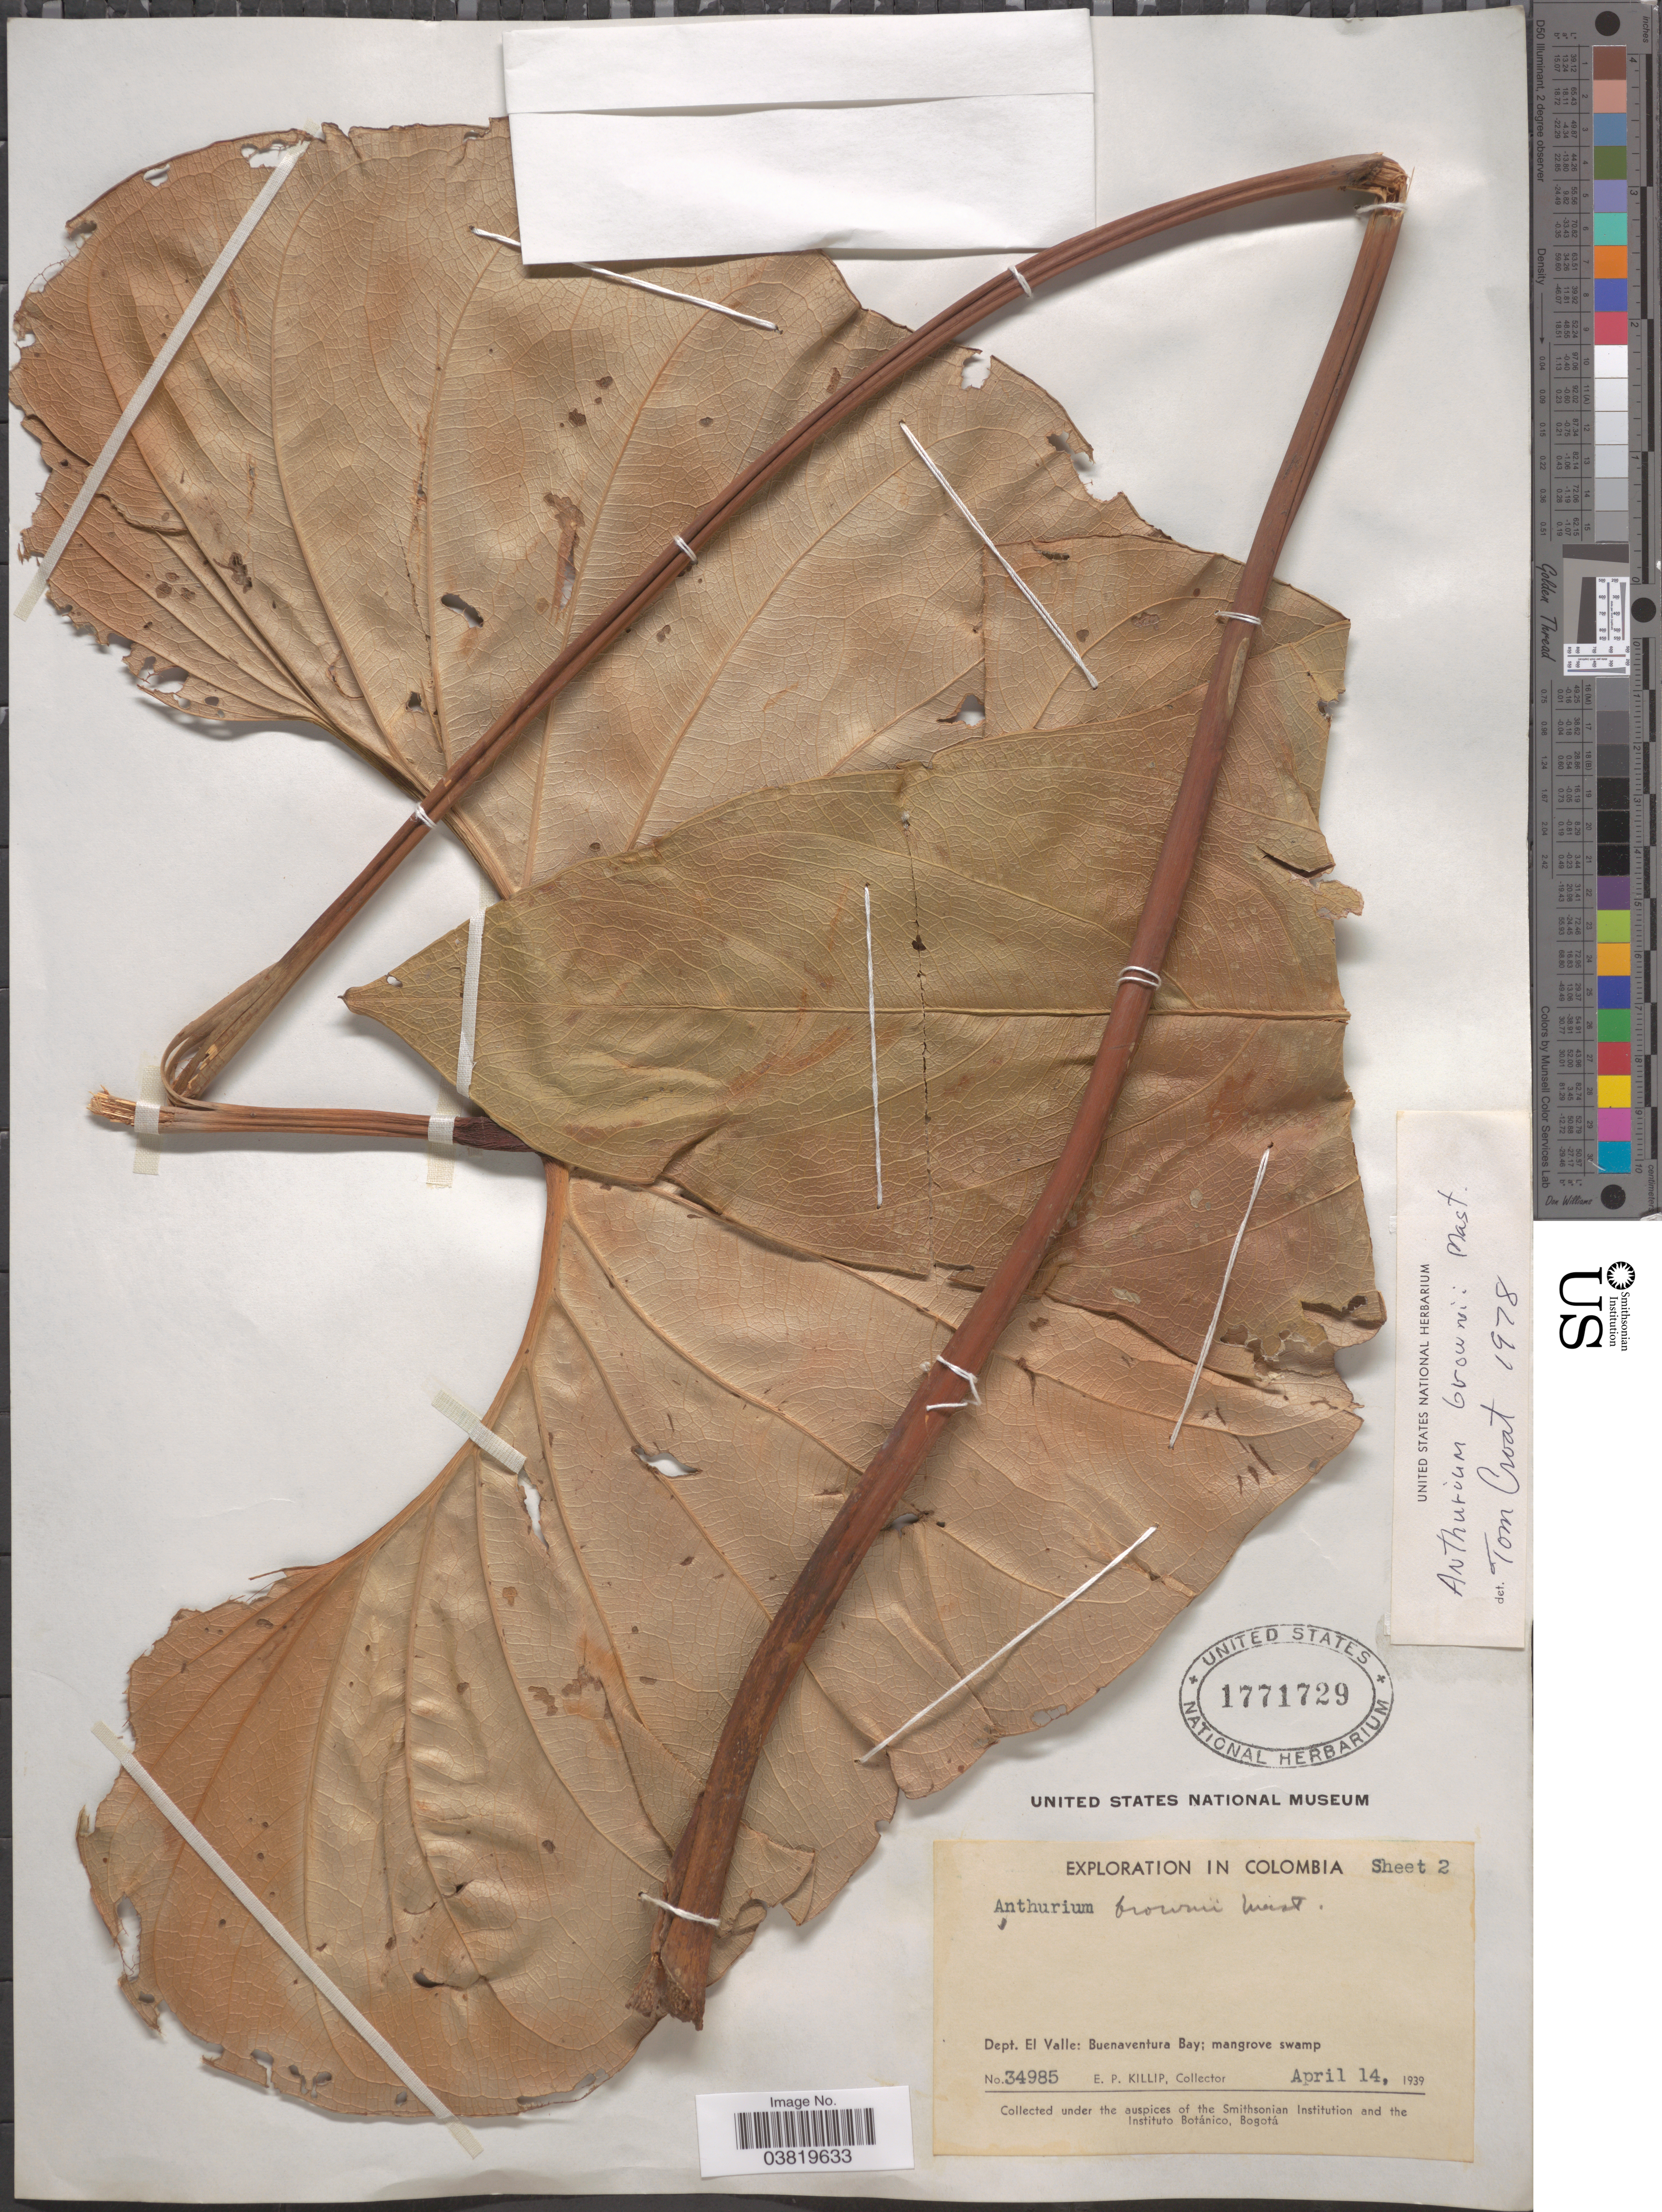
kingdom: Plantae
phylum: Tracheophyta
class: Liliopsida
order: Alismatales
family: Araceae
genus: Anthurium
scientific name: Anthurium brownii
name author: Mast.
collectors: E. P. Killip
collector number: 34985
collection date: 1939-04-14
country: Colombia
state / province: Valle del Cauca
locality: Dept. El Valle: Buenaventura Bay.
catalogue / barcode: US 1771729